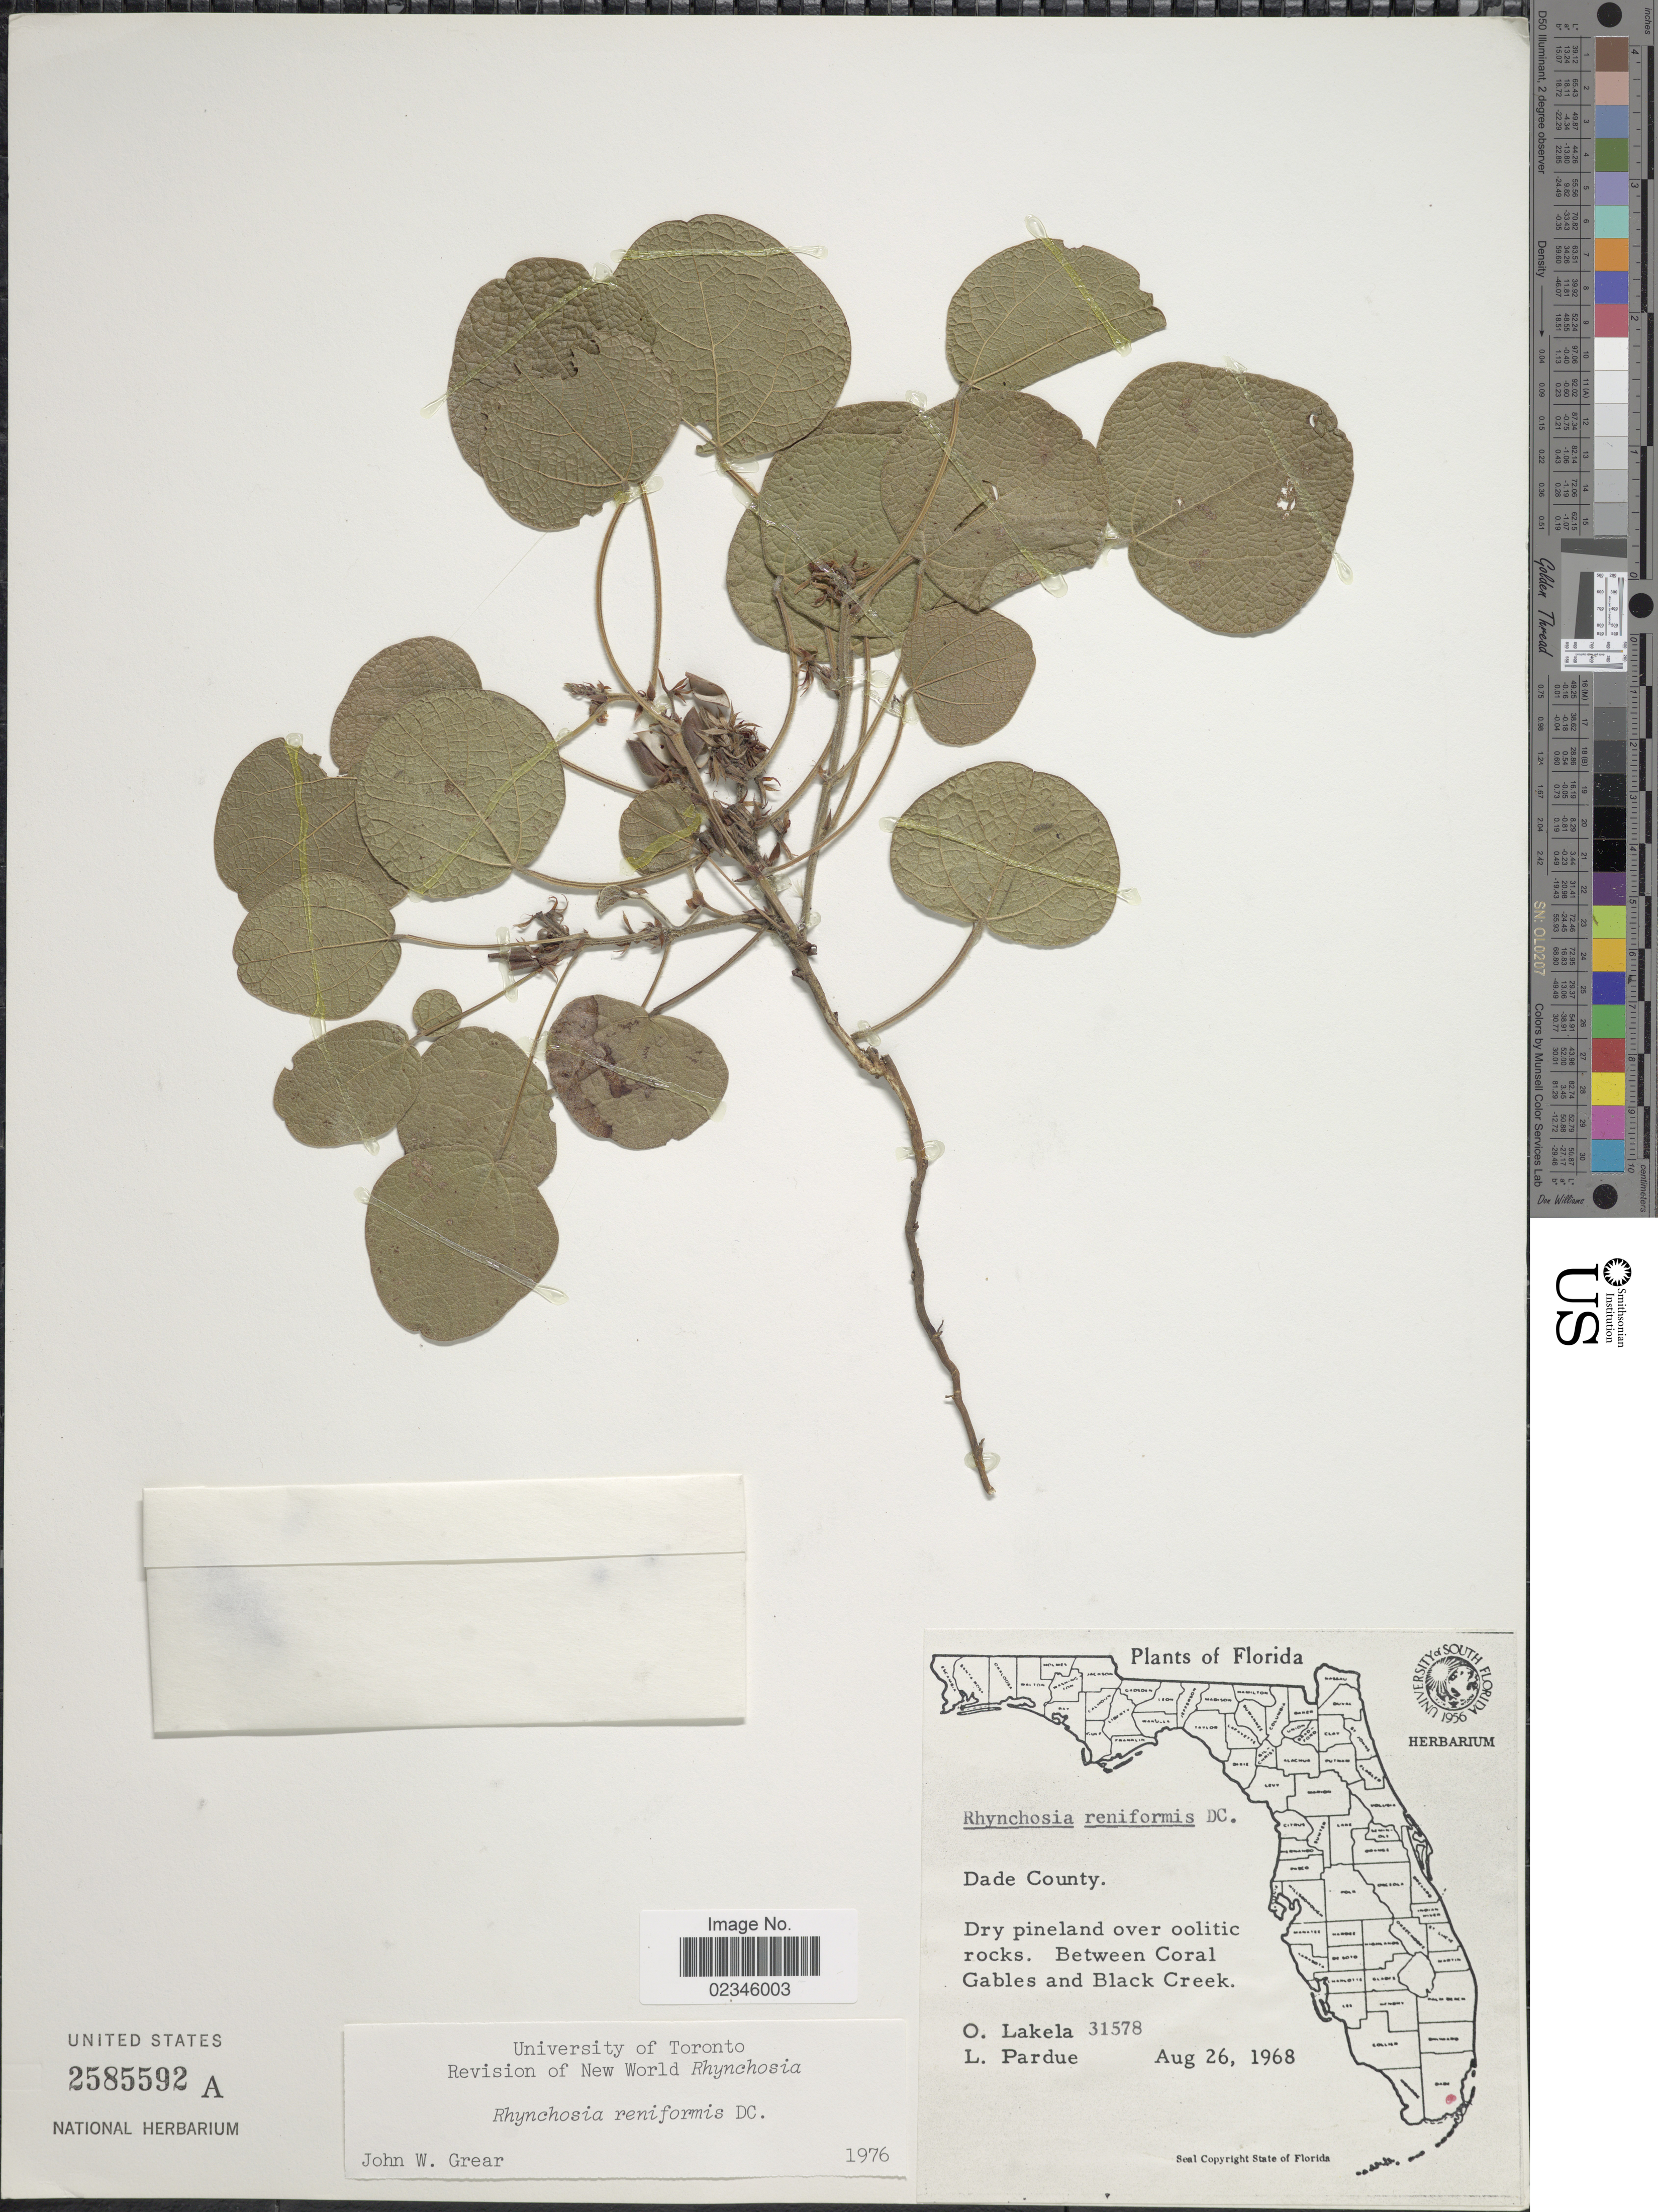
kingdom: Plantae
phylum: Tracheophyta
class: Magnoliopsida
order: Fabales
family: Fabaceae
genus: Rhynchosia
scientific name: Rhynchosia reniformis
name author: DC.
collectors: O. Lakela & L. Pardue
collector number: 31578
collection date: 1968-08-26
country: United States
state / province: Florida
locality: Dade County, dry pineland over oolitic rocks, between Coral Gables nad Black Creek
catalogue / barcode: US 2585592A